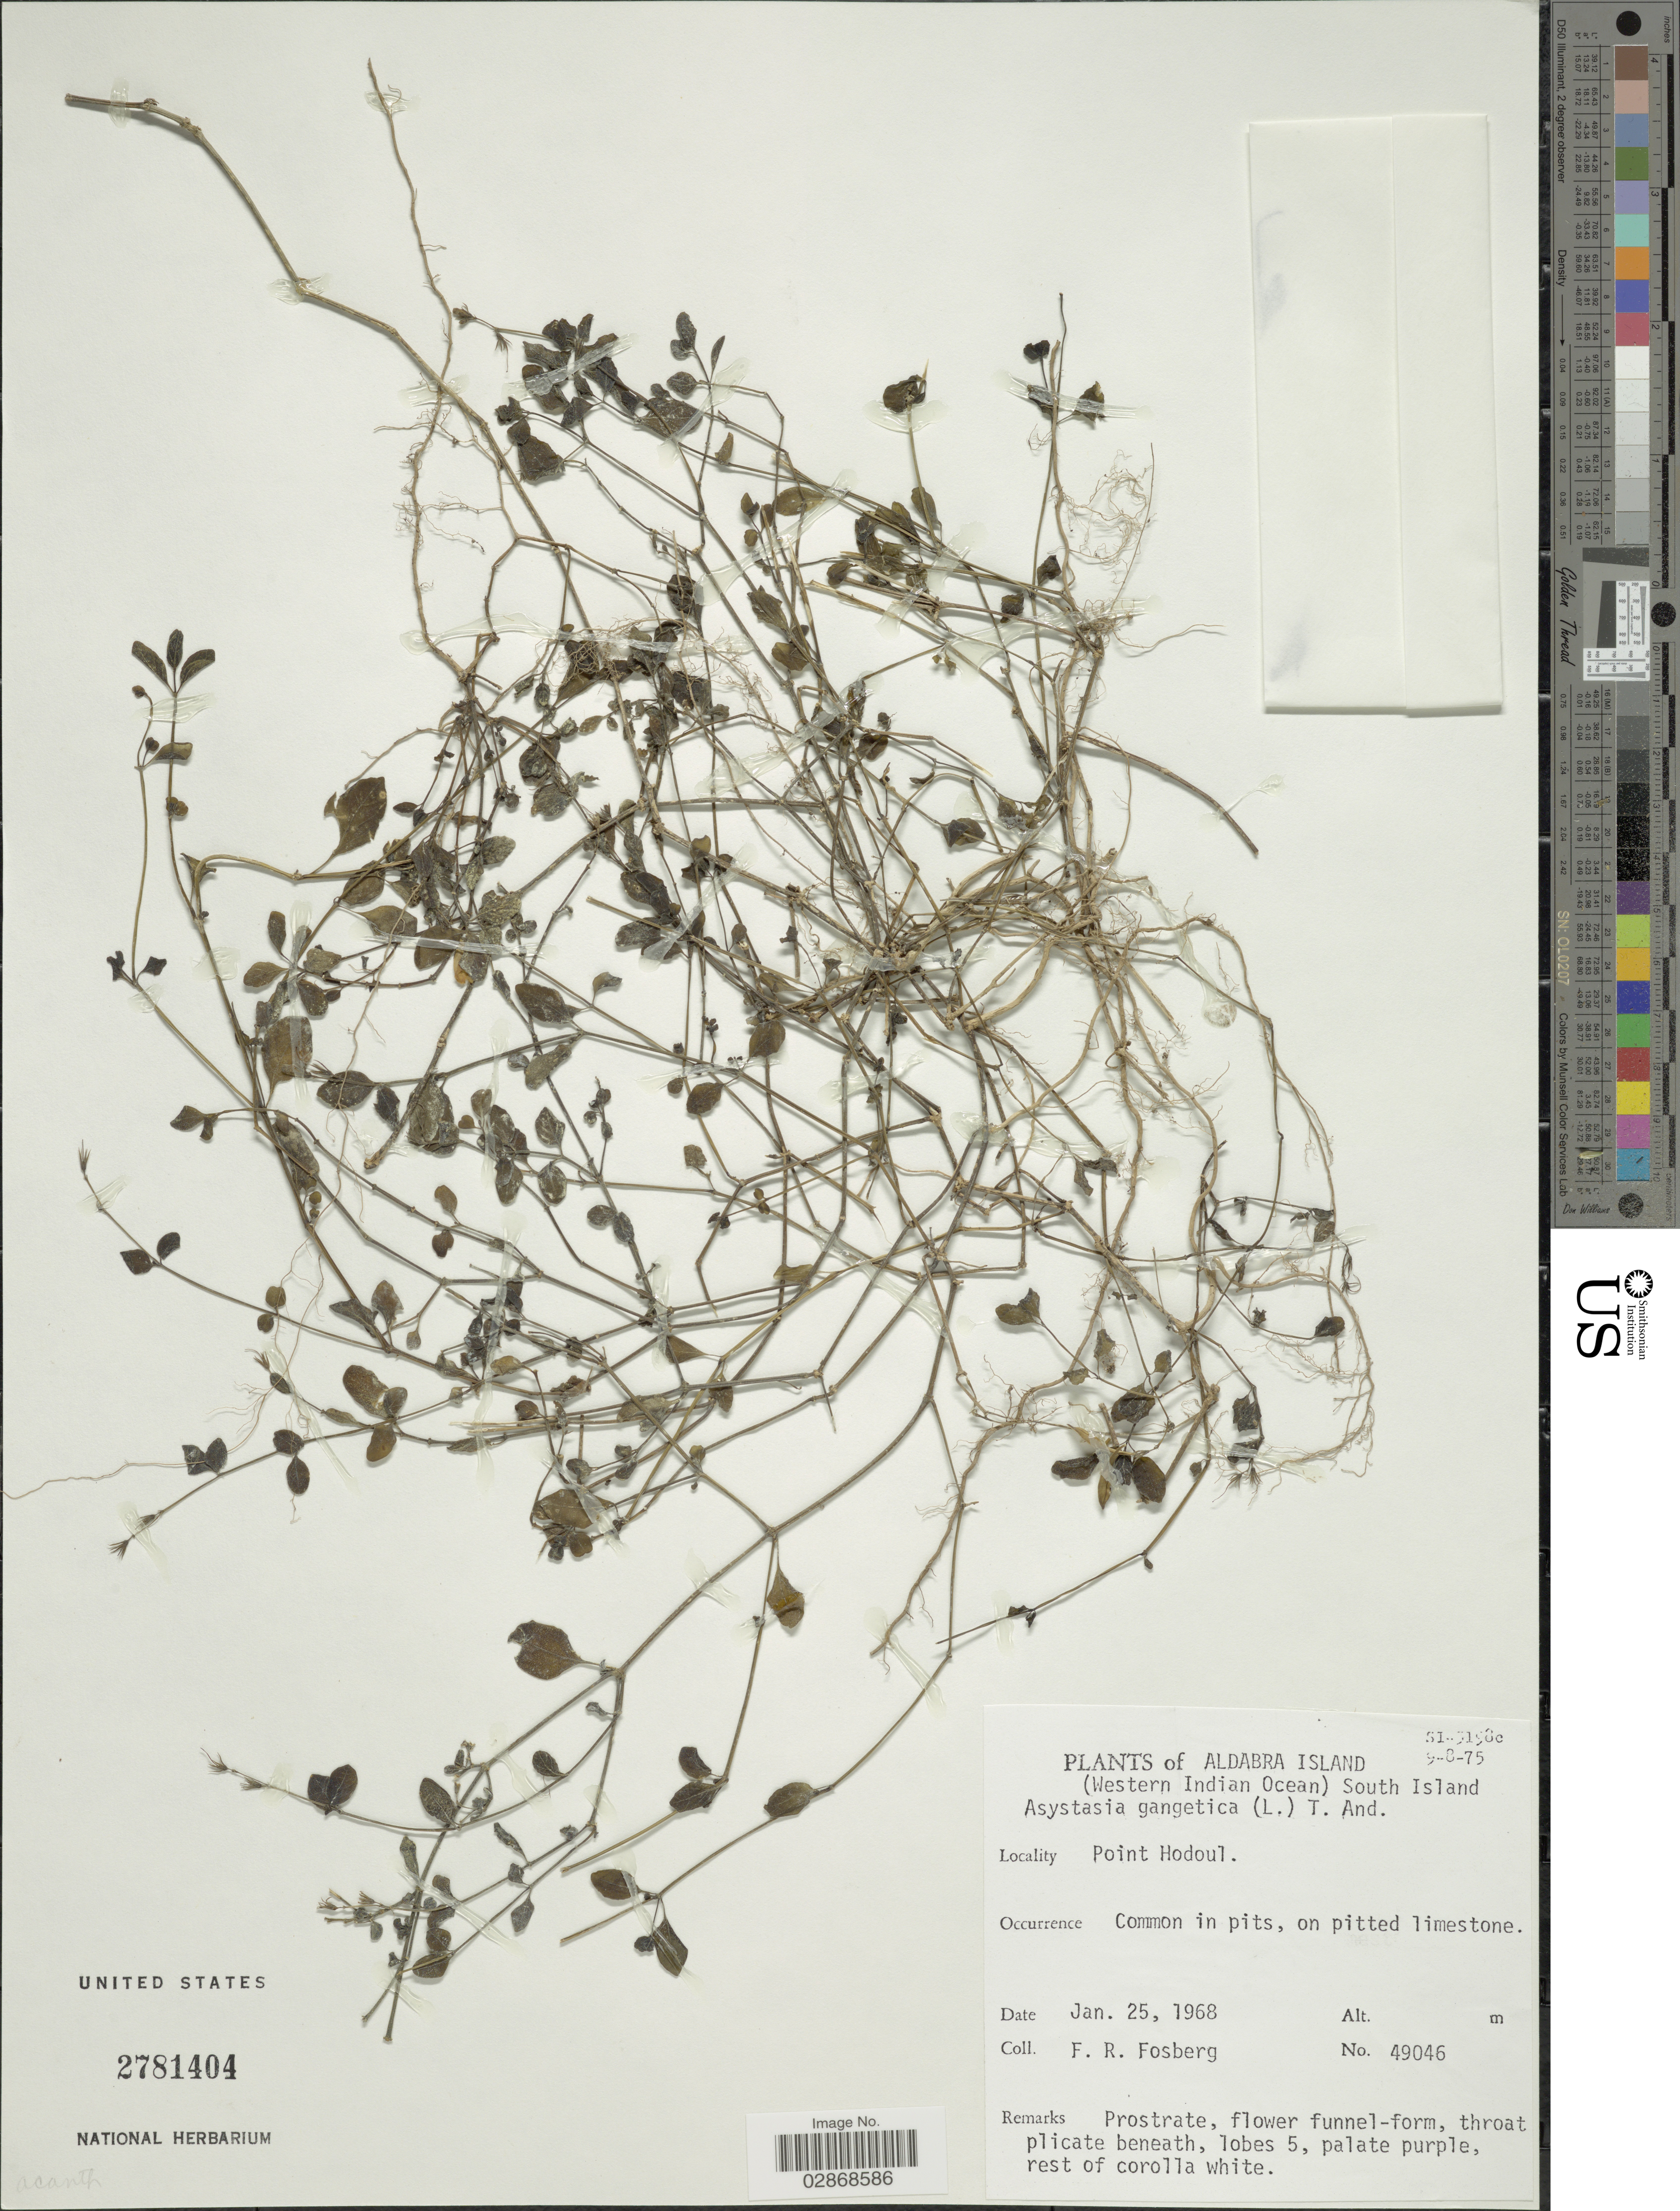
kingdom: Plantae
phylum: Tracheophyta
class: Magnoliopsida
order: Lamiales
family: Acanthaceae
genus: Asystasia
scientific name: Asystasia coromandeliana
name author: Nees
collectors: F. R. Fosberg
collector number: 49046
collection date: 1968-01-25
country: Seychelles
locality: Aldabra Island (Western Indian Ocean) South Island. Point Hodoul.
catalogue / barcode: US 2781404